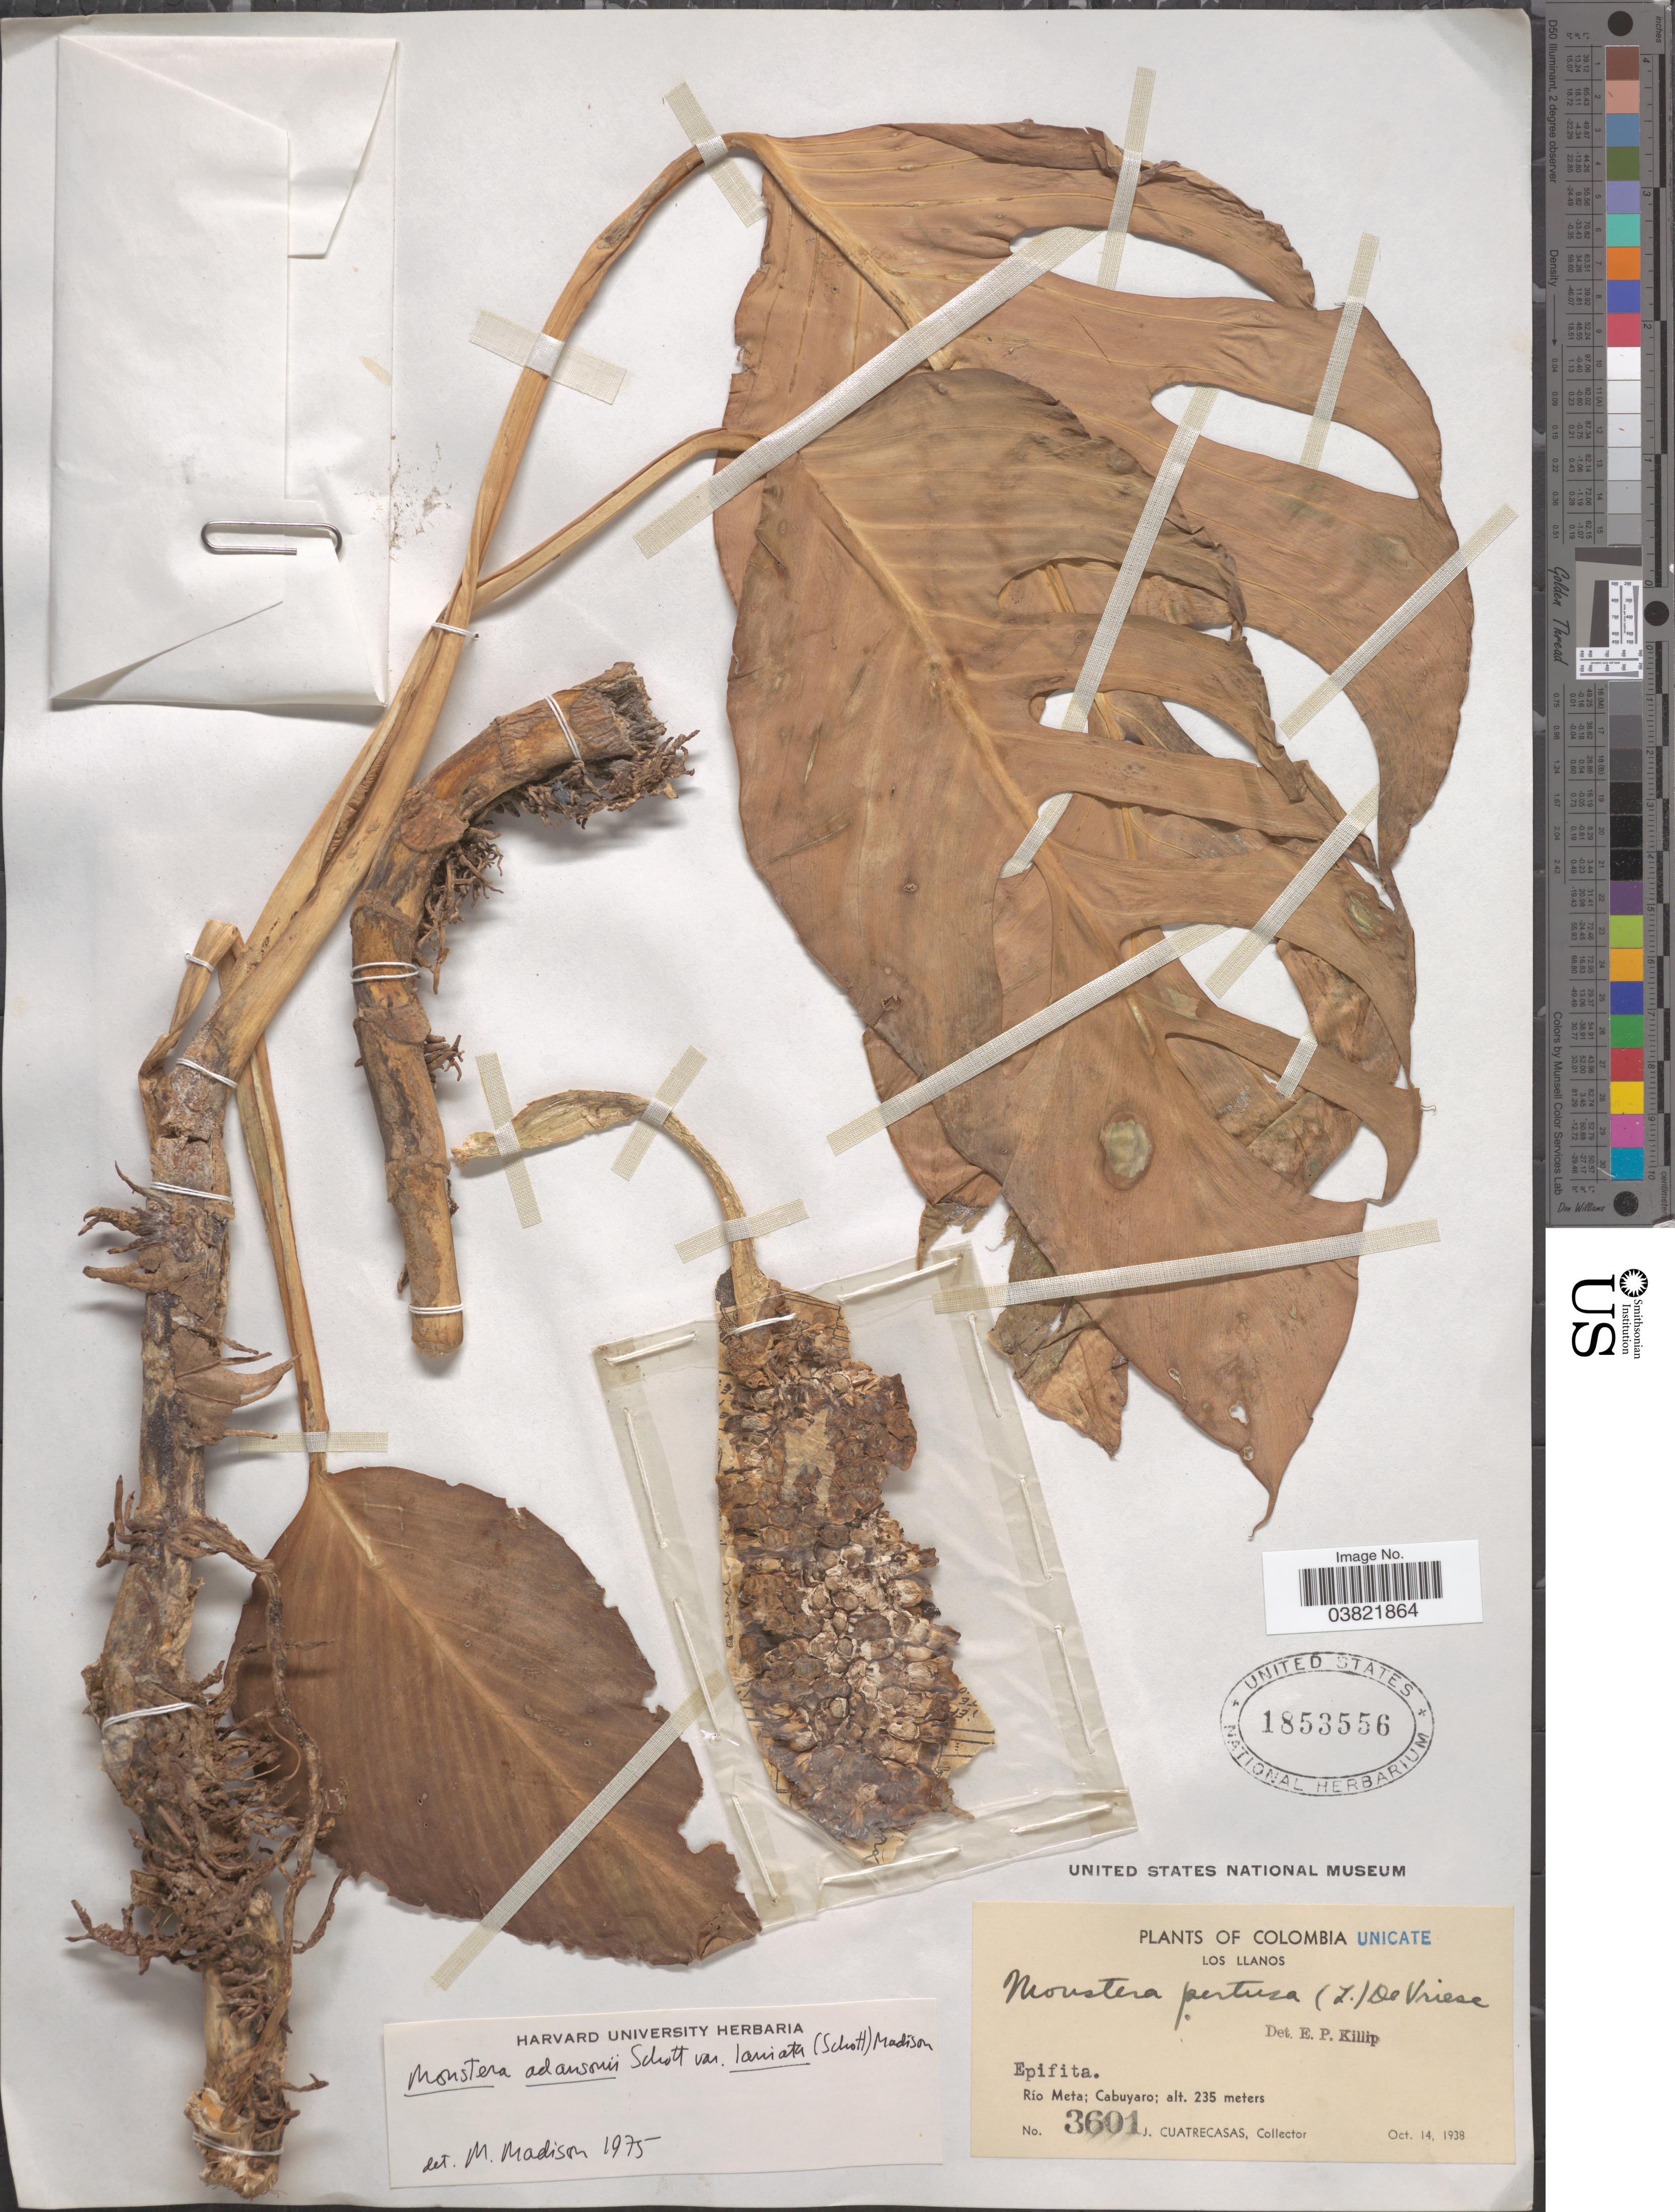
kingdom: Plantae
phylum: Tracheophyta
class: Liliopsida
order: Alismatales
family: Araceae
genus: Monstera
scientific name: Monstera adansonii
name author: Schott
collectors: J. Cuatrecasas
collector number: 3601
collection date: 1938-10-14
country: Colombia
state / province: Meta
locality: Los Llanos. Río Meta; Cabuyaro.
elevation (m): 235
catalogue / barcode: US 1853556